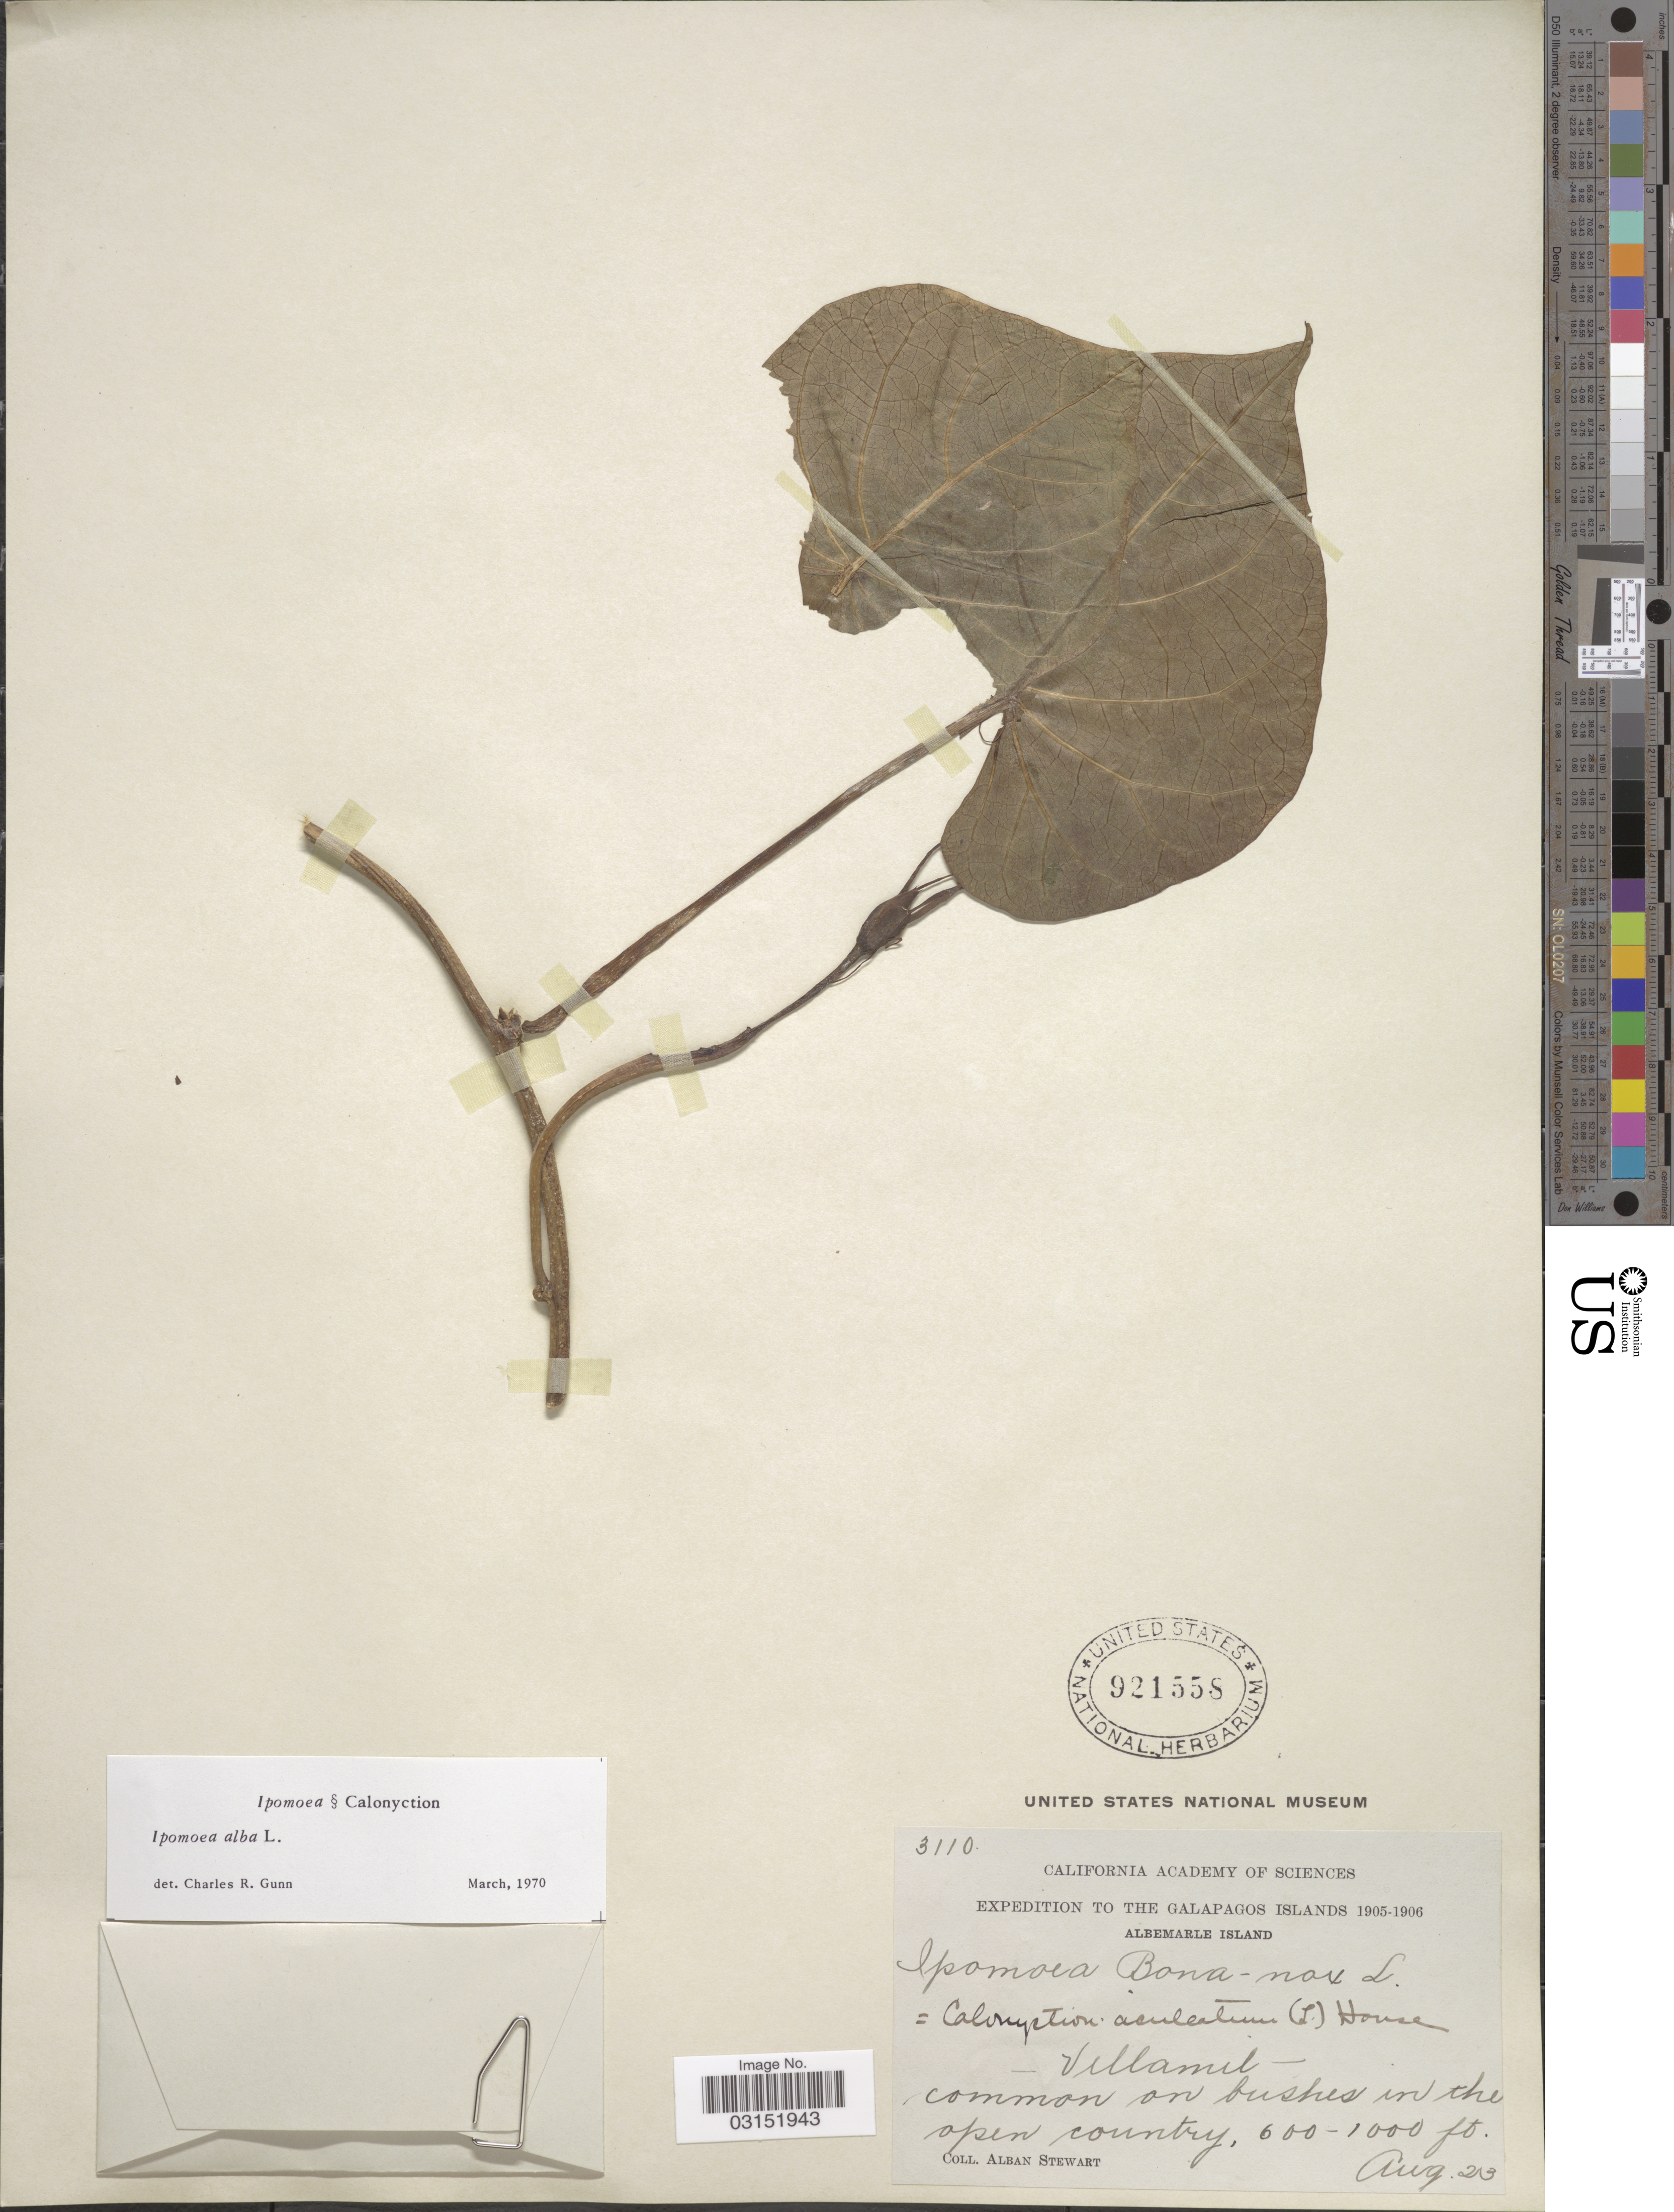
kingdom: Plantae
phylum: Tracheophyta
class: Magnoliopsida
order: Solanales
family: Convolvulaceae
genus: Ipomoea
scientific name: Ipomoea alba L.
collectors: A. Stewart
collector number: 3110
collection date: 1905-08-23/1906-08-23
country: Ecuador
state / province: Colón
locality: The Galapagos Islands, Albemarle Island, Villamil.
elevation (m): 183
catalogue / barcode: US 921558